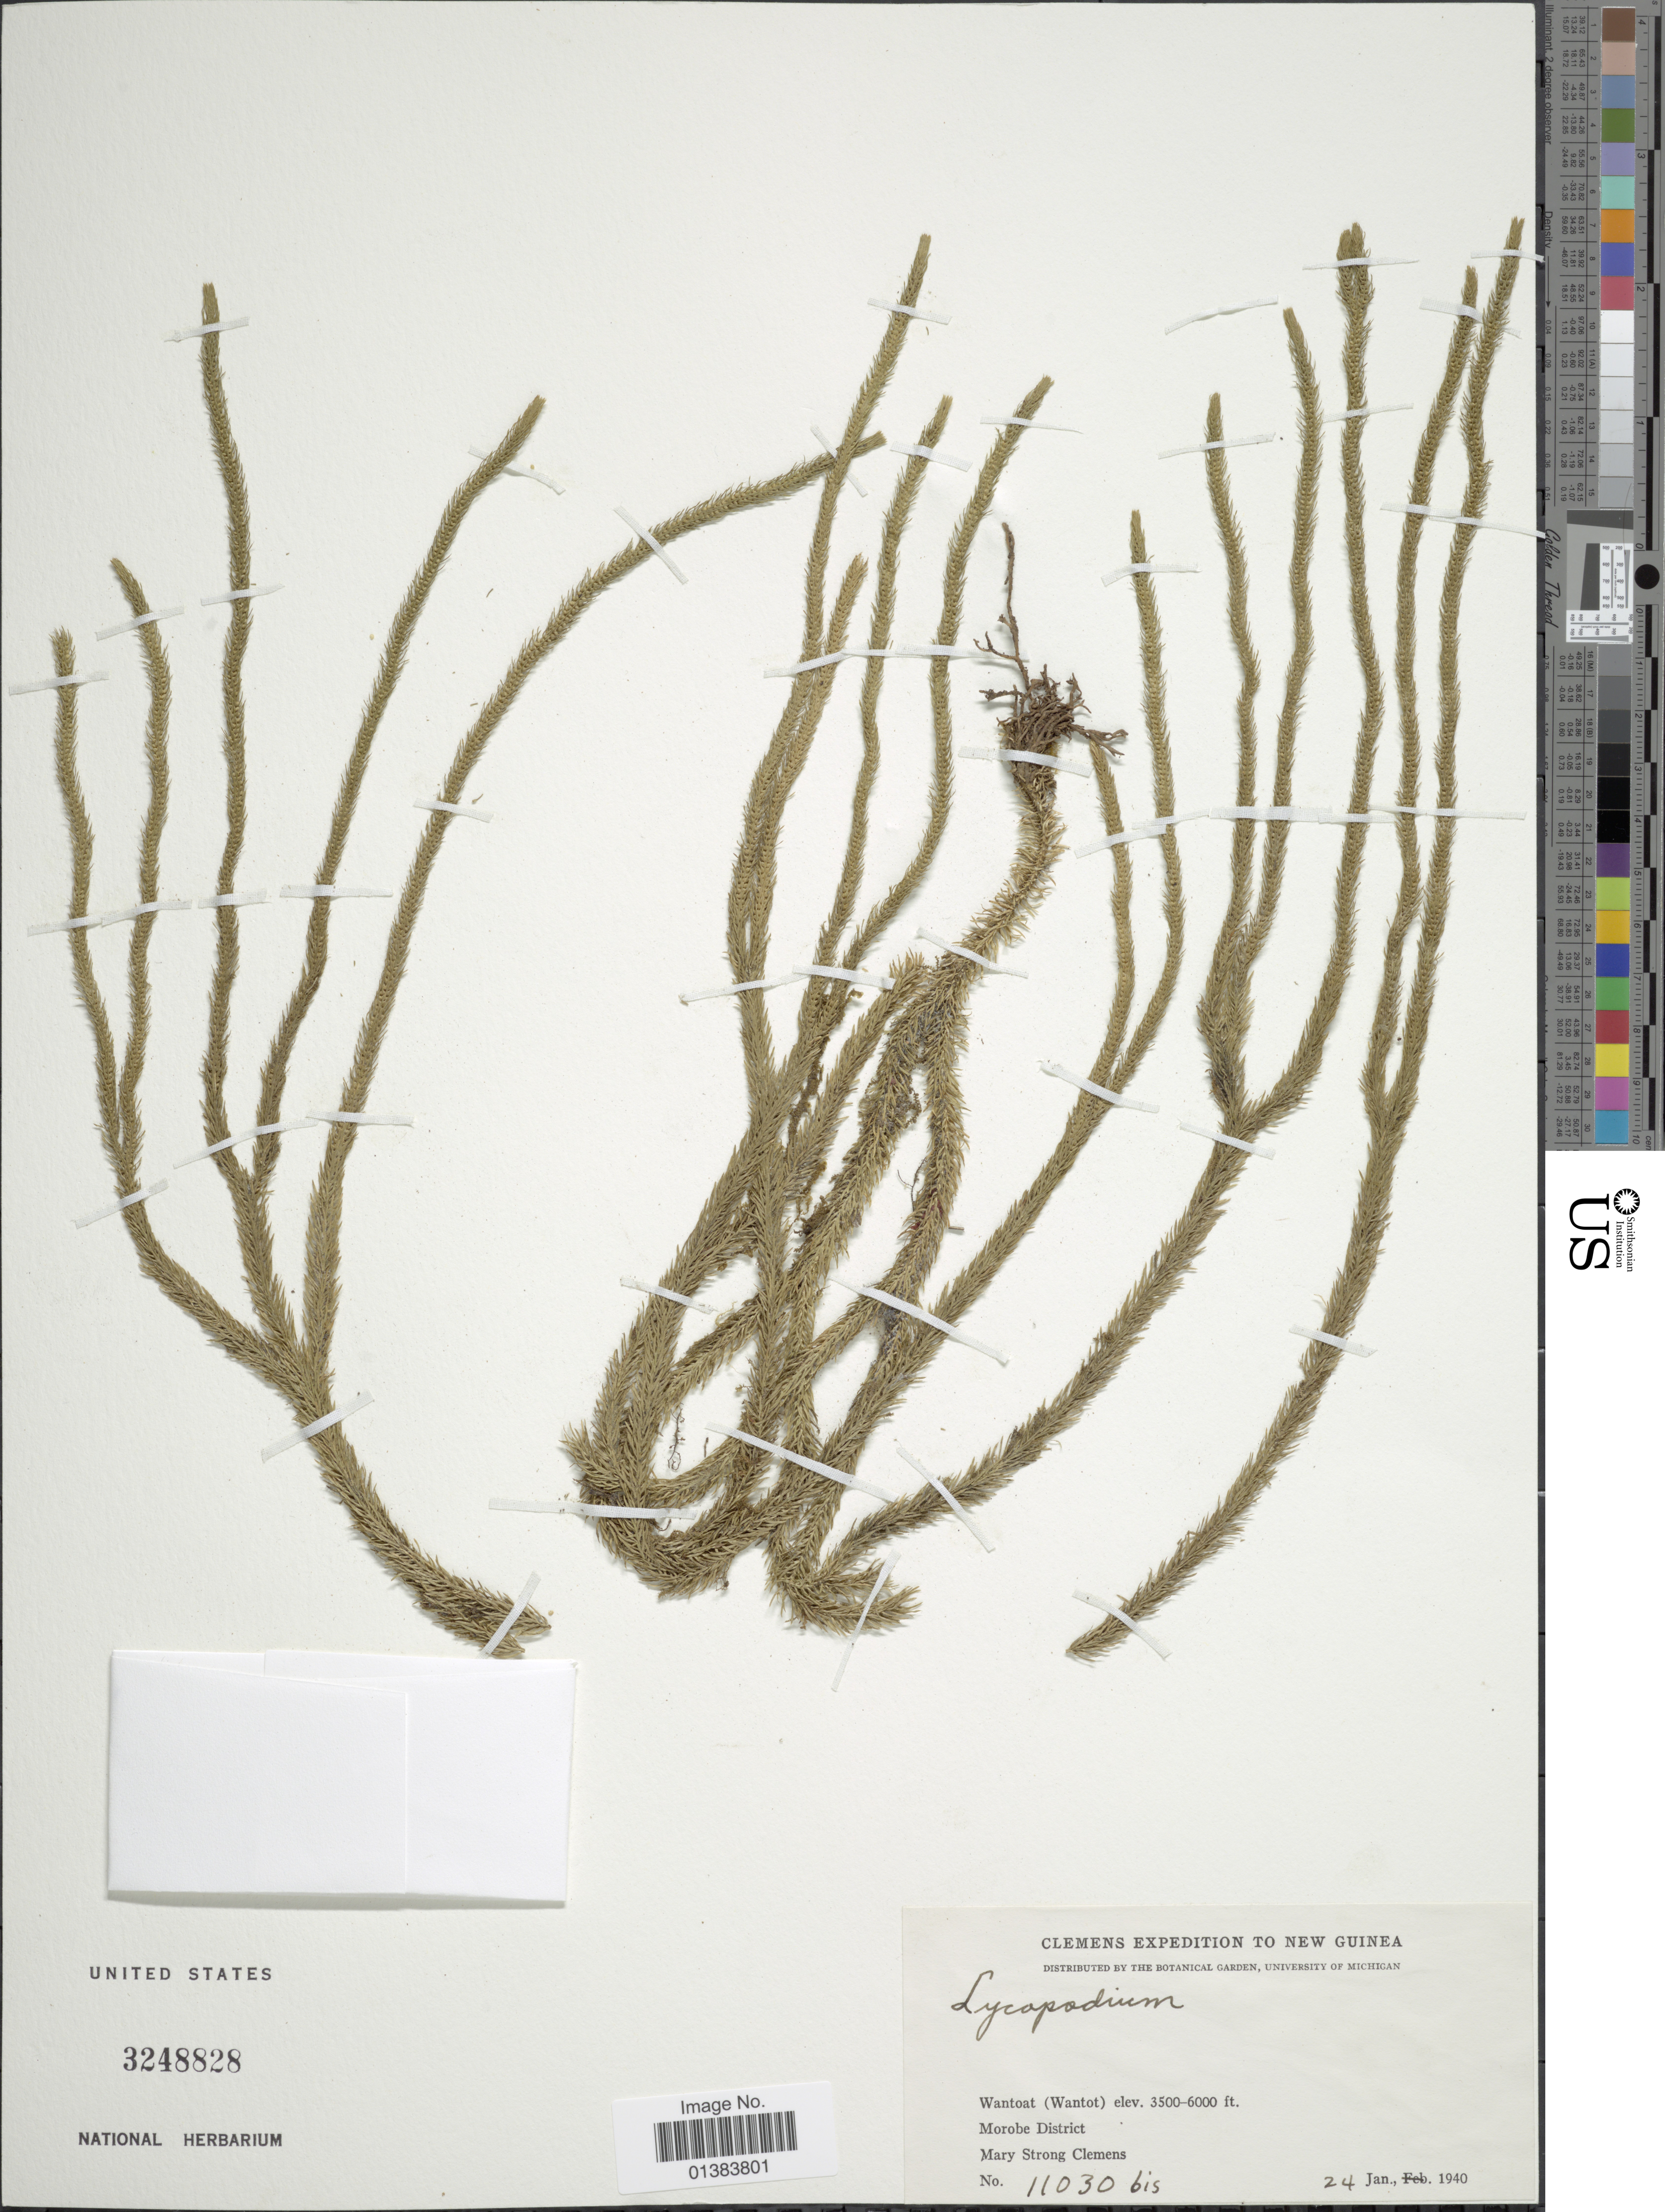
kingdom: Plantae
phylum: Tracheophyta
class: Lycopodiopsida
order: Lycopodiales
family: Lycopodiaceae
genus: Phlegmariurus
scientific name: Phlegmariurus verticillatus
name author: (L. f.) A. R. Field & Testo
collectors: M. S. Clemens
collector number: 11030bis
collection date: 1940-01-24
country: Papua New Guinea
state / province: Morobe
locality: Wantoat (Wantot), Morobe District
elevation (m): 1067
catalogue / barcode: US 3248828